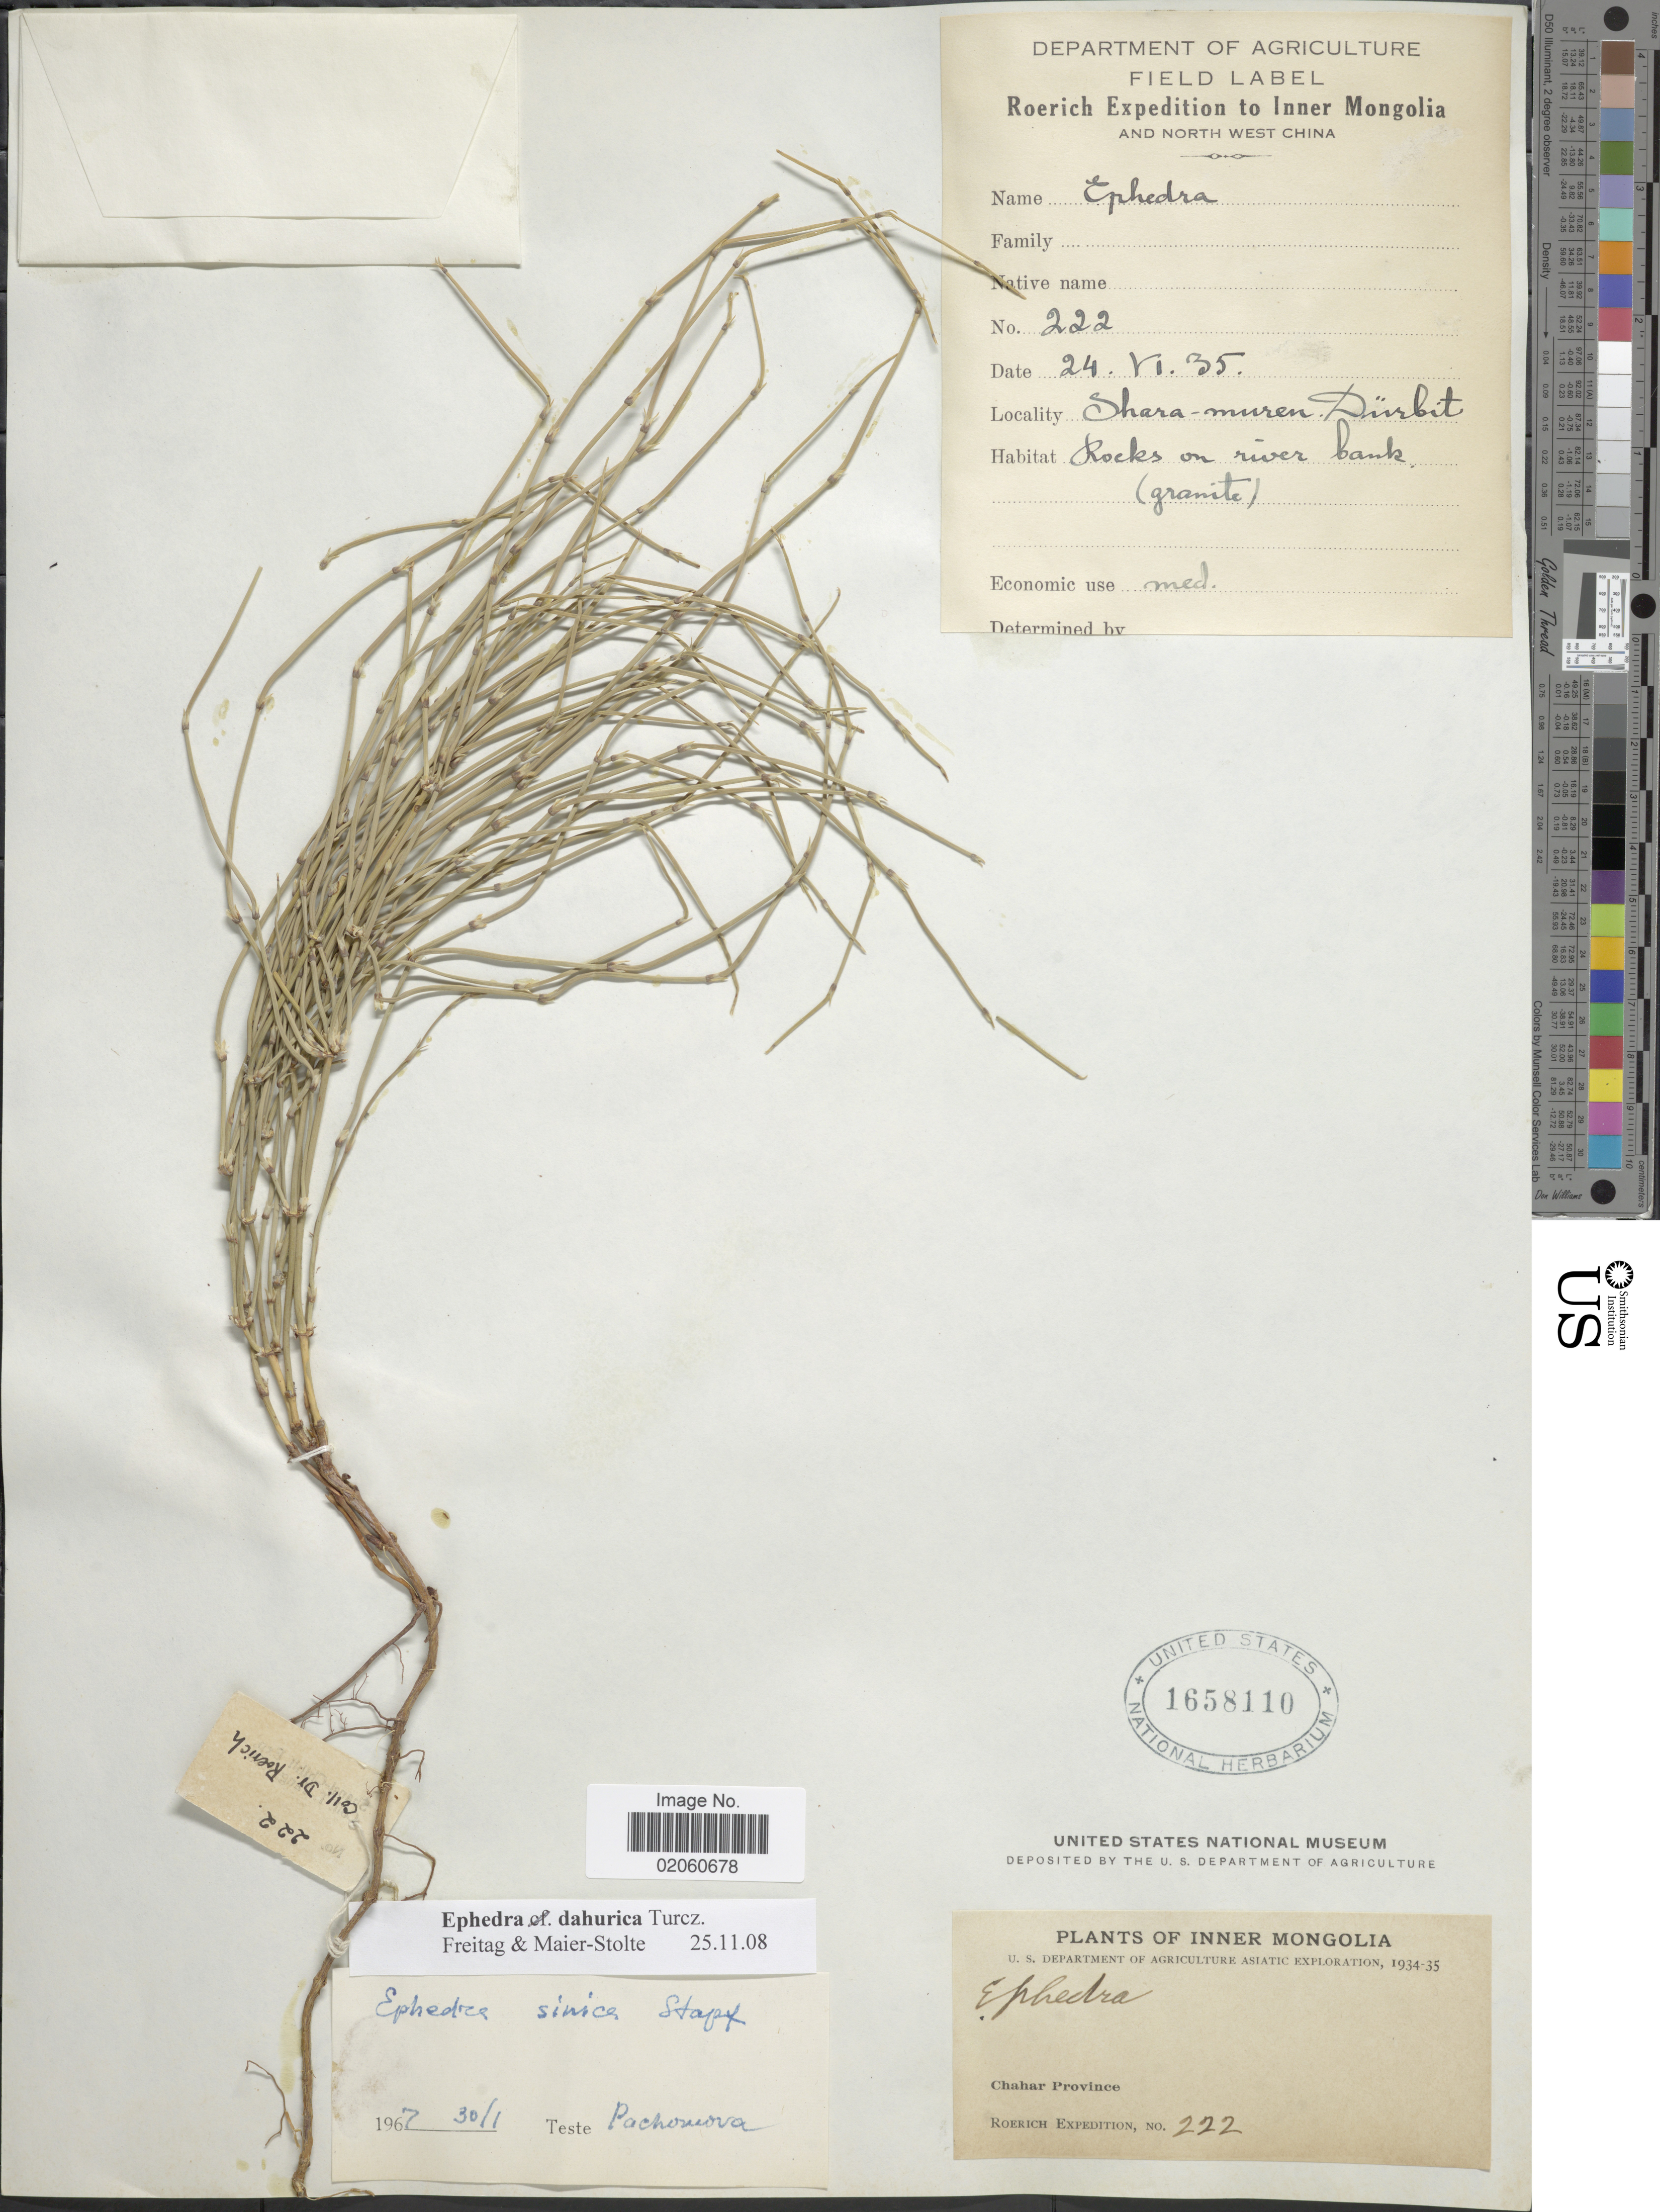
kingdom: Plantae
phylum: Tracheophyta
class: Gnetopsida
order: Ephedrales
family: Ephedraceae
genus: Ephedra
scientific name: Ephedra dahurica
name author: Turcz.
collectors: Roerich Expedition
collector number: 222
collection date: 1935-06-24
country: China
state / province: Nei Monggol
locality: Inner Mongolia and North West China, Chahar Province. Shara-muren Durbit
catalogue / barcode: US 1658110